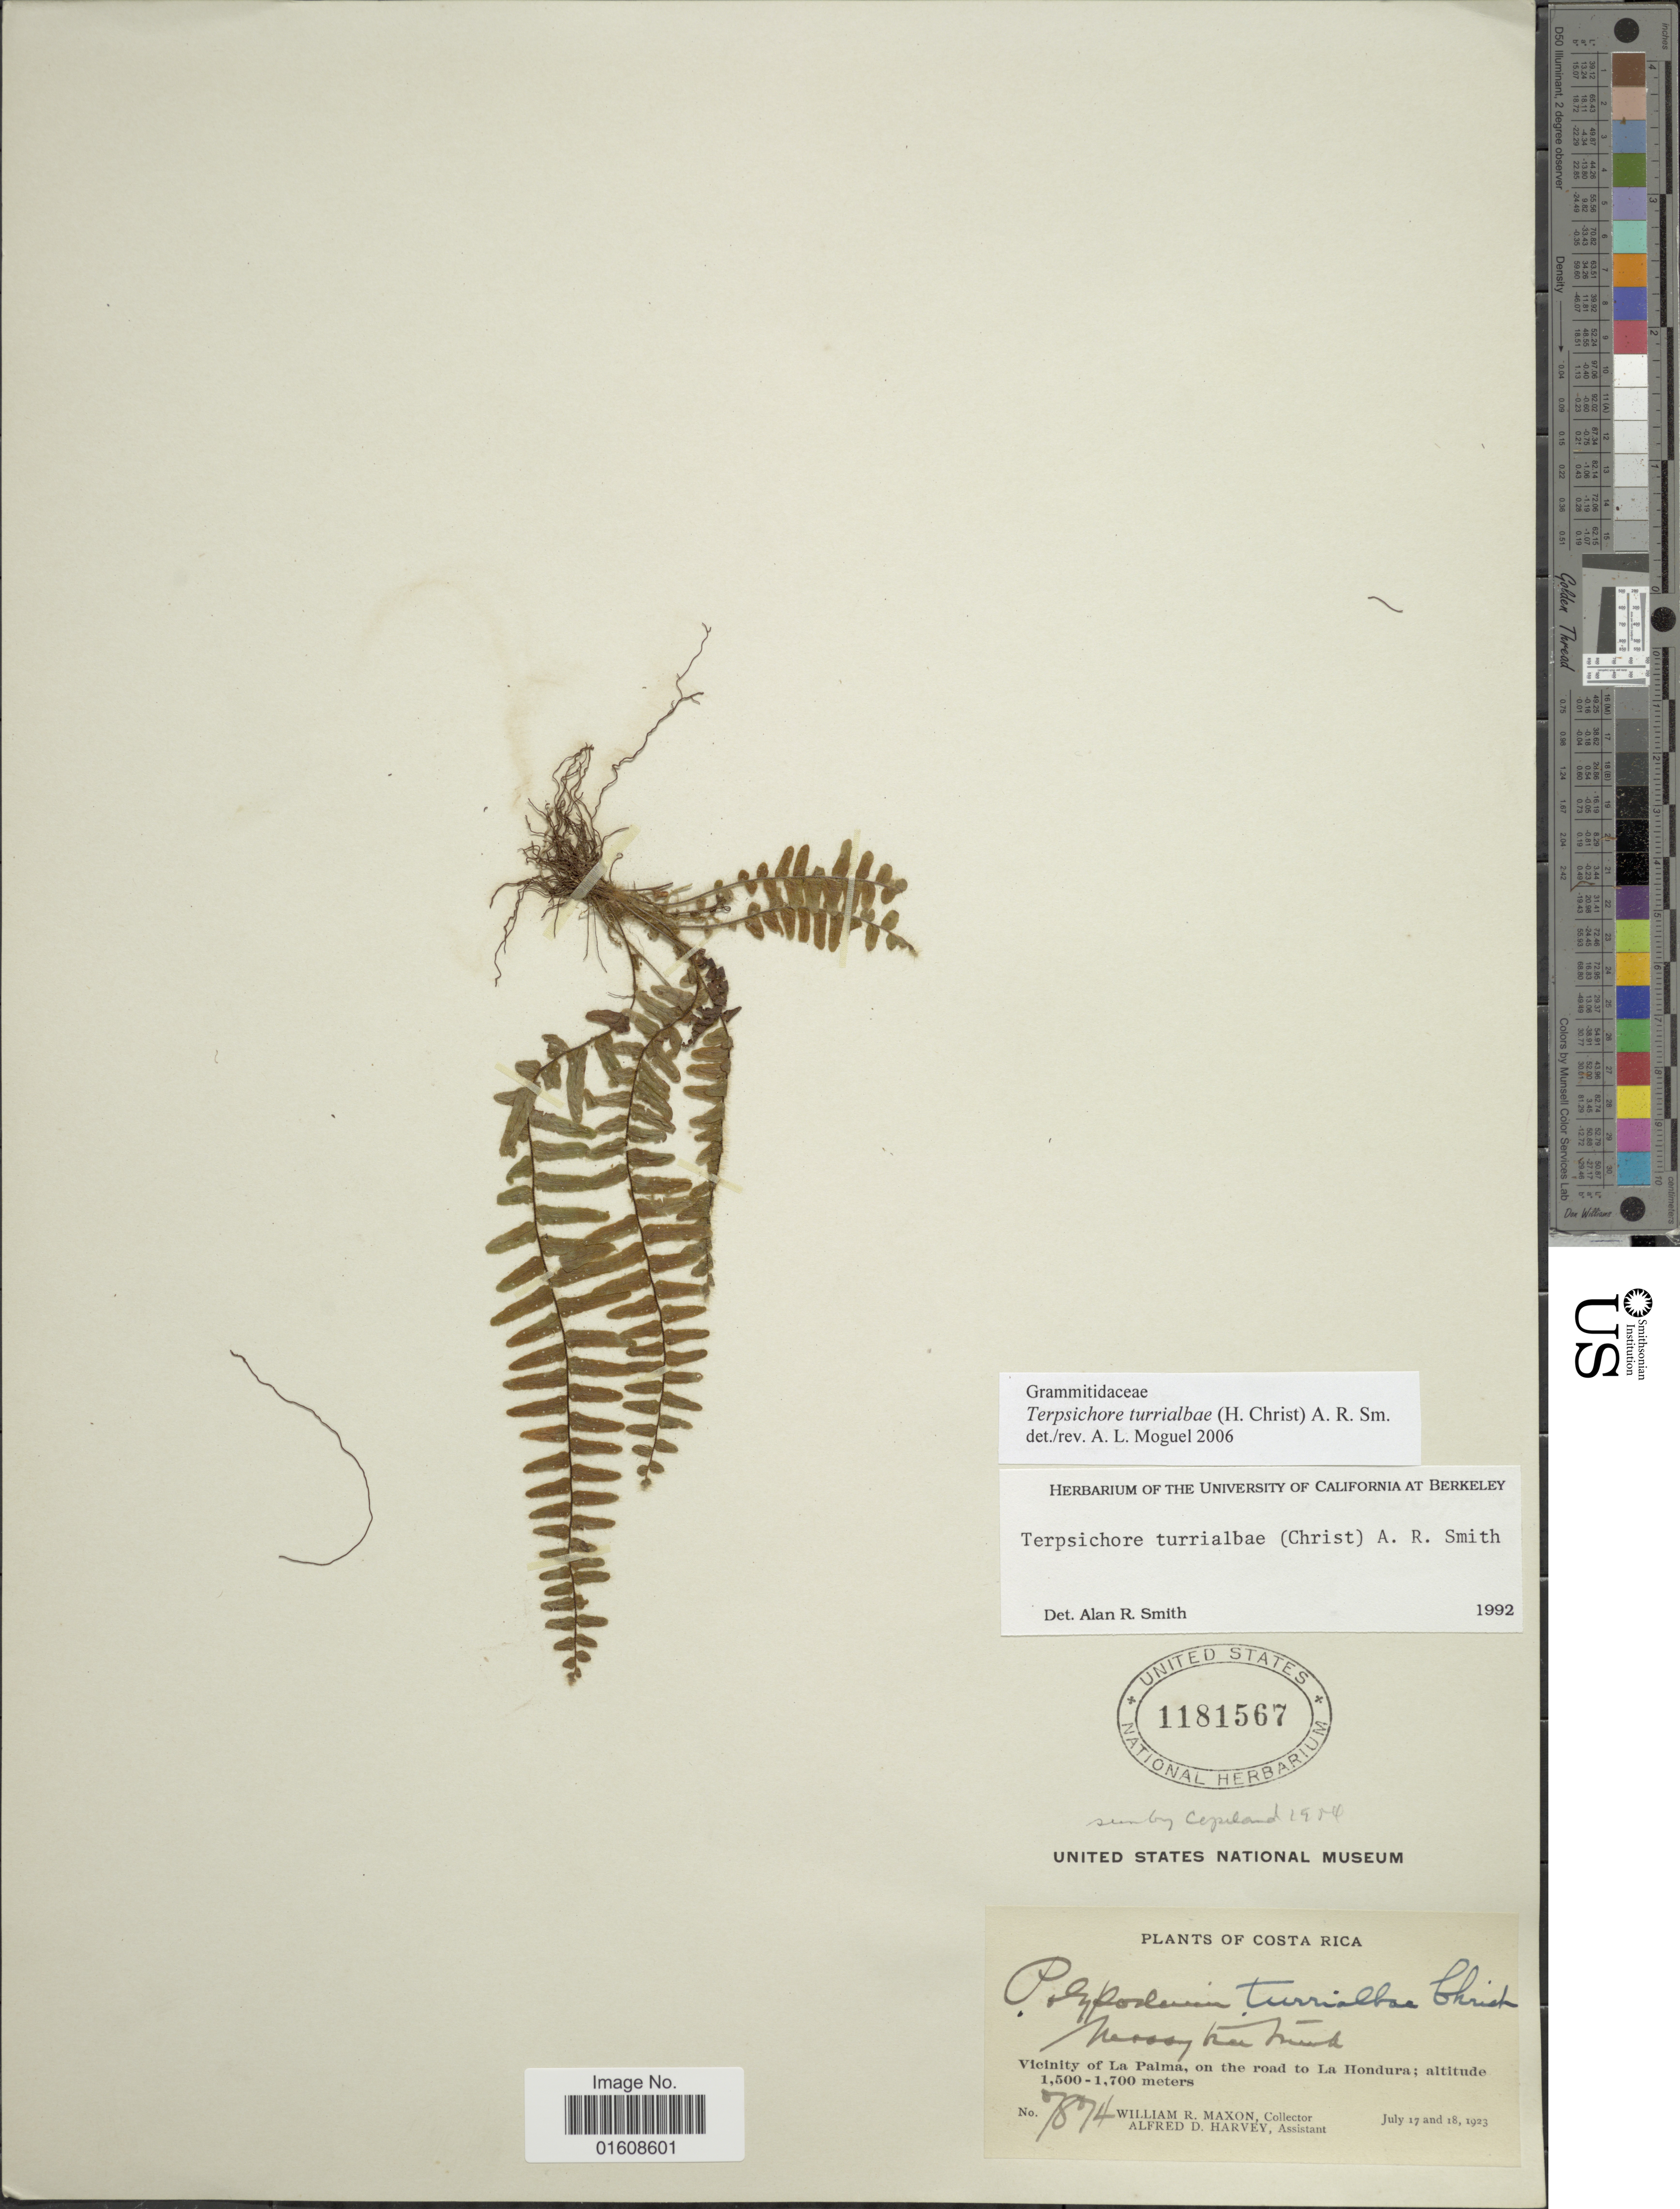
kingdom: Plantae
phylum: Tracheophyta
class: Polypodiopsida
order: Polypodiales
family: Polypodiaceae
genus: Alansmia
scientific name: Alansmia turrialbae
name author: (Christ) Moguel & M. Kessler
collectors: W. R. Maxon & A. D. Harvey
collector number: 7874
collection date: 1923-07-17/1923-07-18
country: Costa Rica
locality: Vicinity of La Palma, on the road to La Hondura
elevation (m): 1500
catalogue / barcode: US 1181567